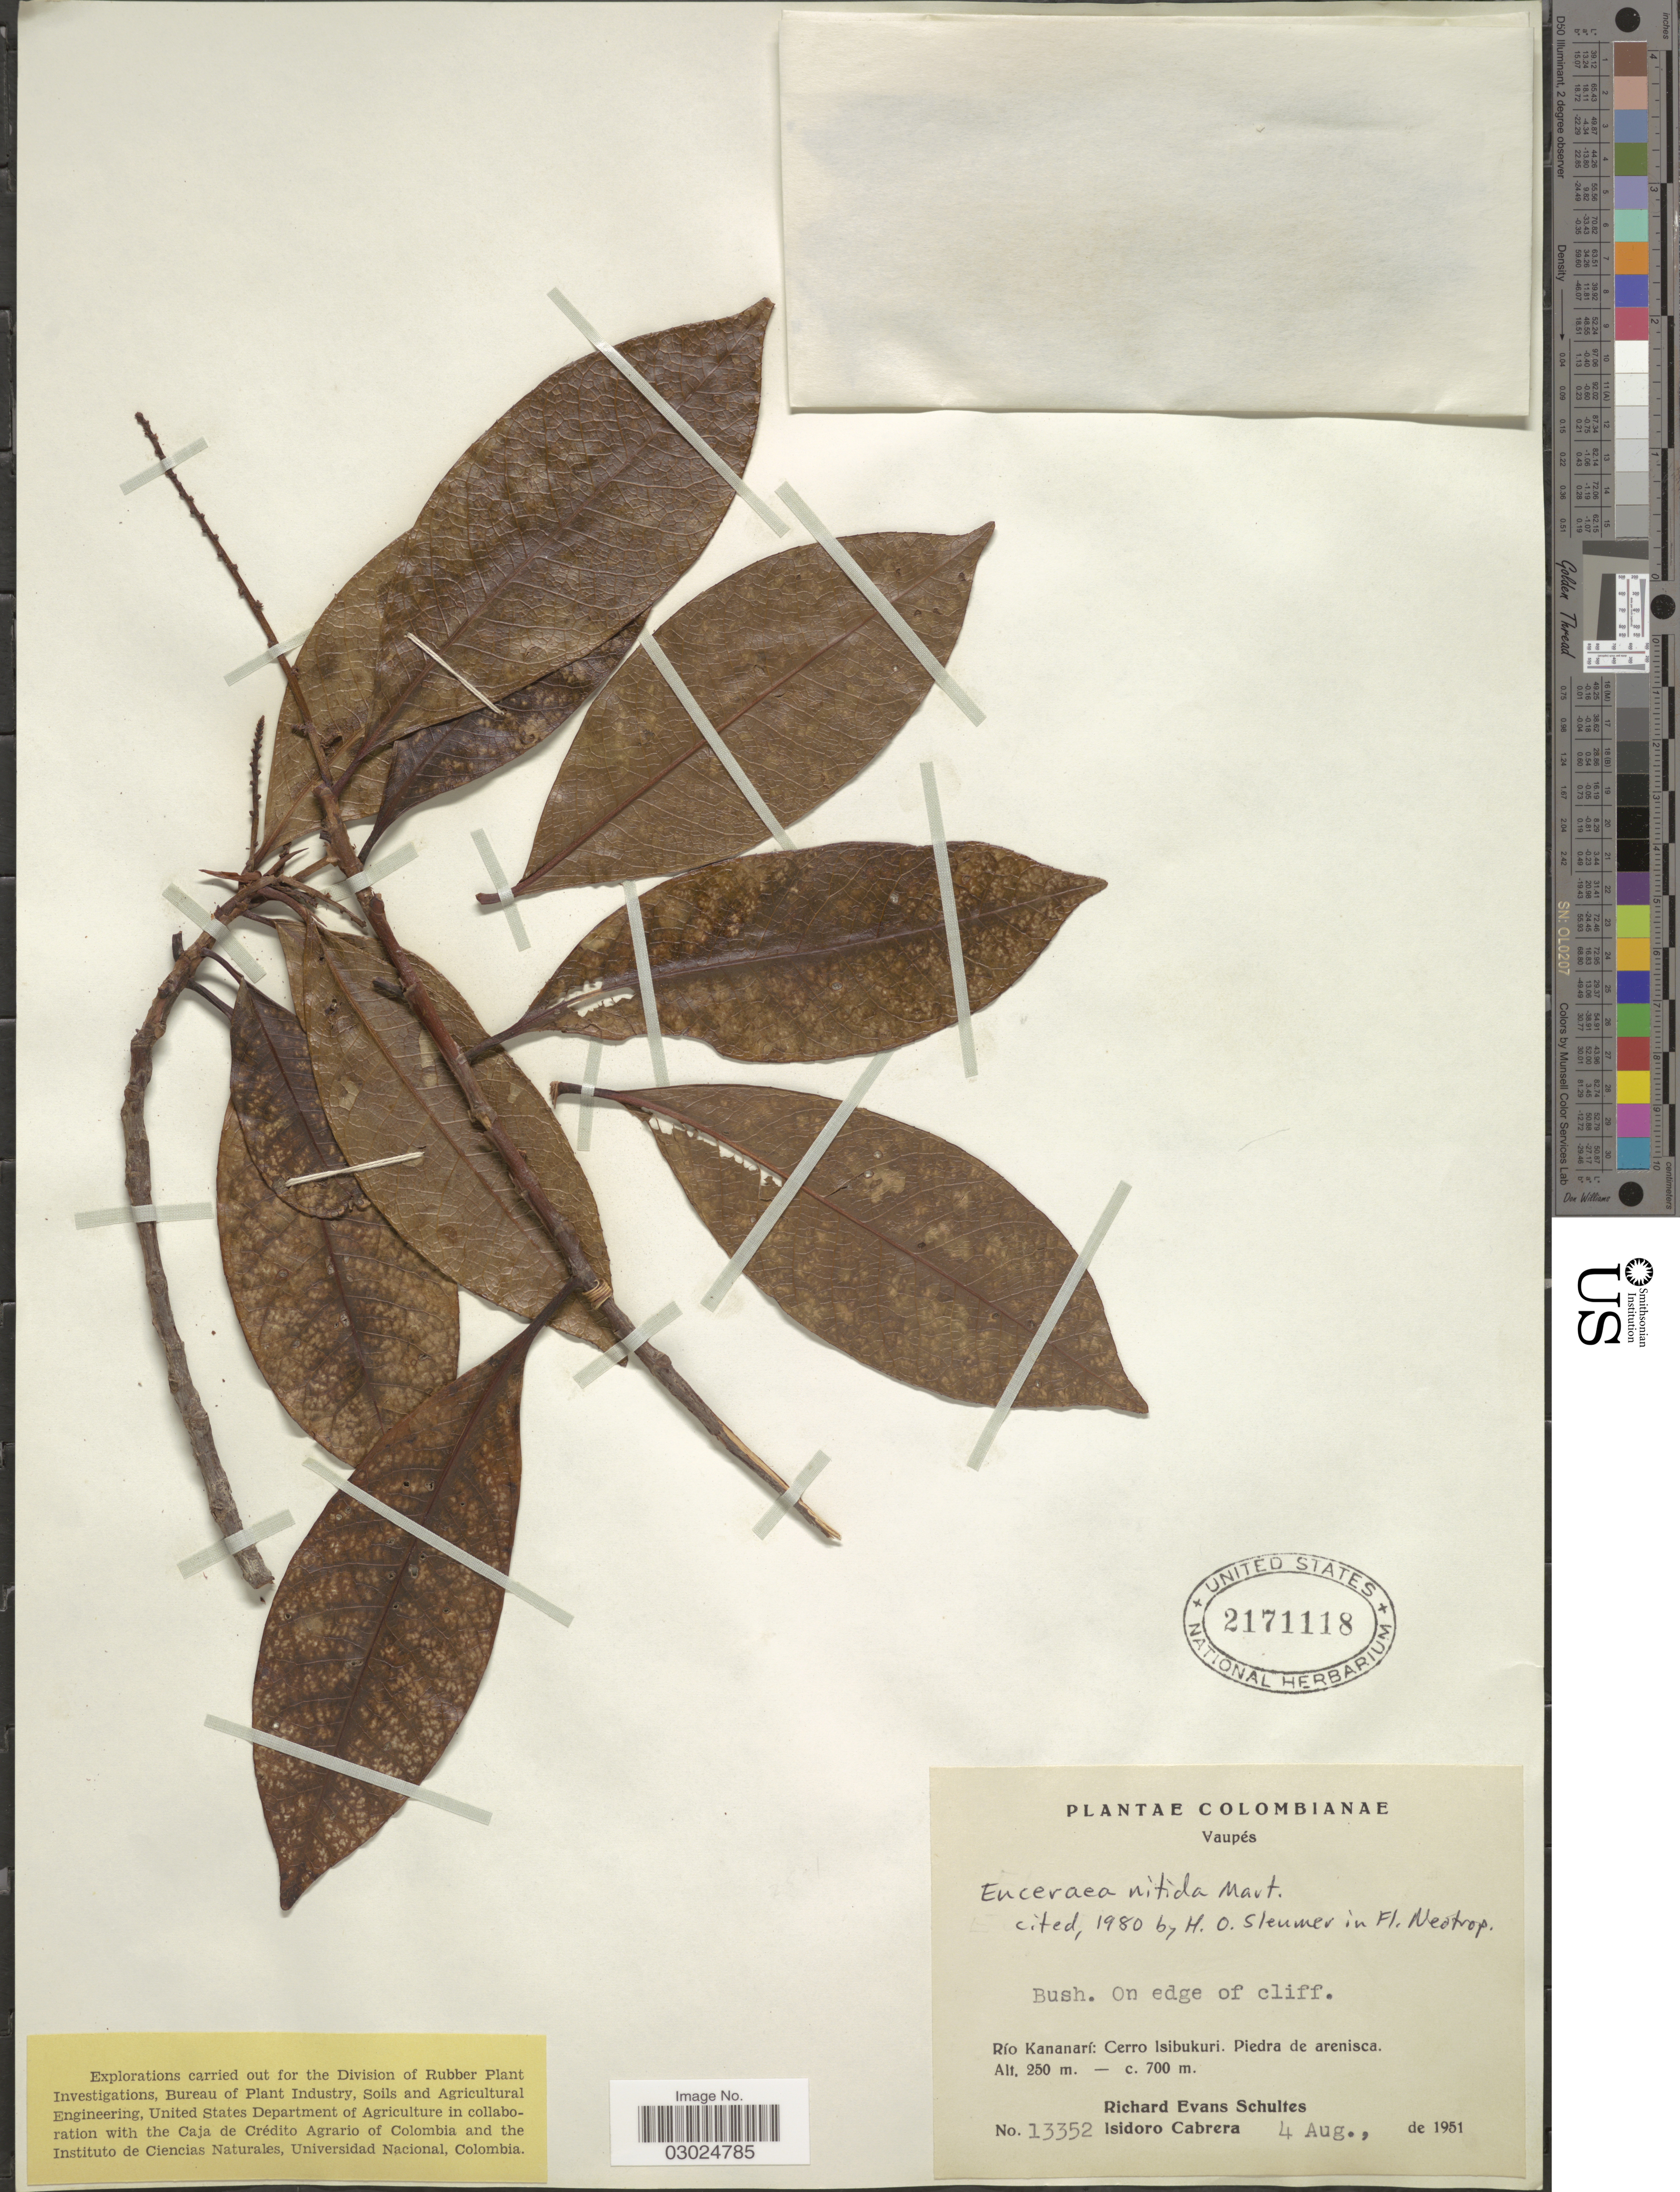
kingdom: Plantae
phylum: Tracheophyta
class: Magnoliopsida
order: Malpighiales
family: Salicaceae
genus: Casearia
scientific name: Casearia euceraea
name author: Mestier et al.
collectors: R. E. Schultes & I. Cabrera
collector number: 13352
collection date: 1951-08-04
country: Colombia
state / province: Vaupés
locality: Río Kananarí: Cerro Isibukuri. Piedra de arenisca.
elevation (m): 250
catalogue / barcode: US 2171118